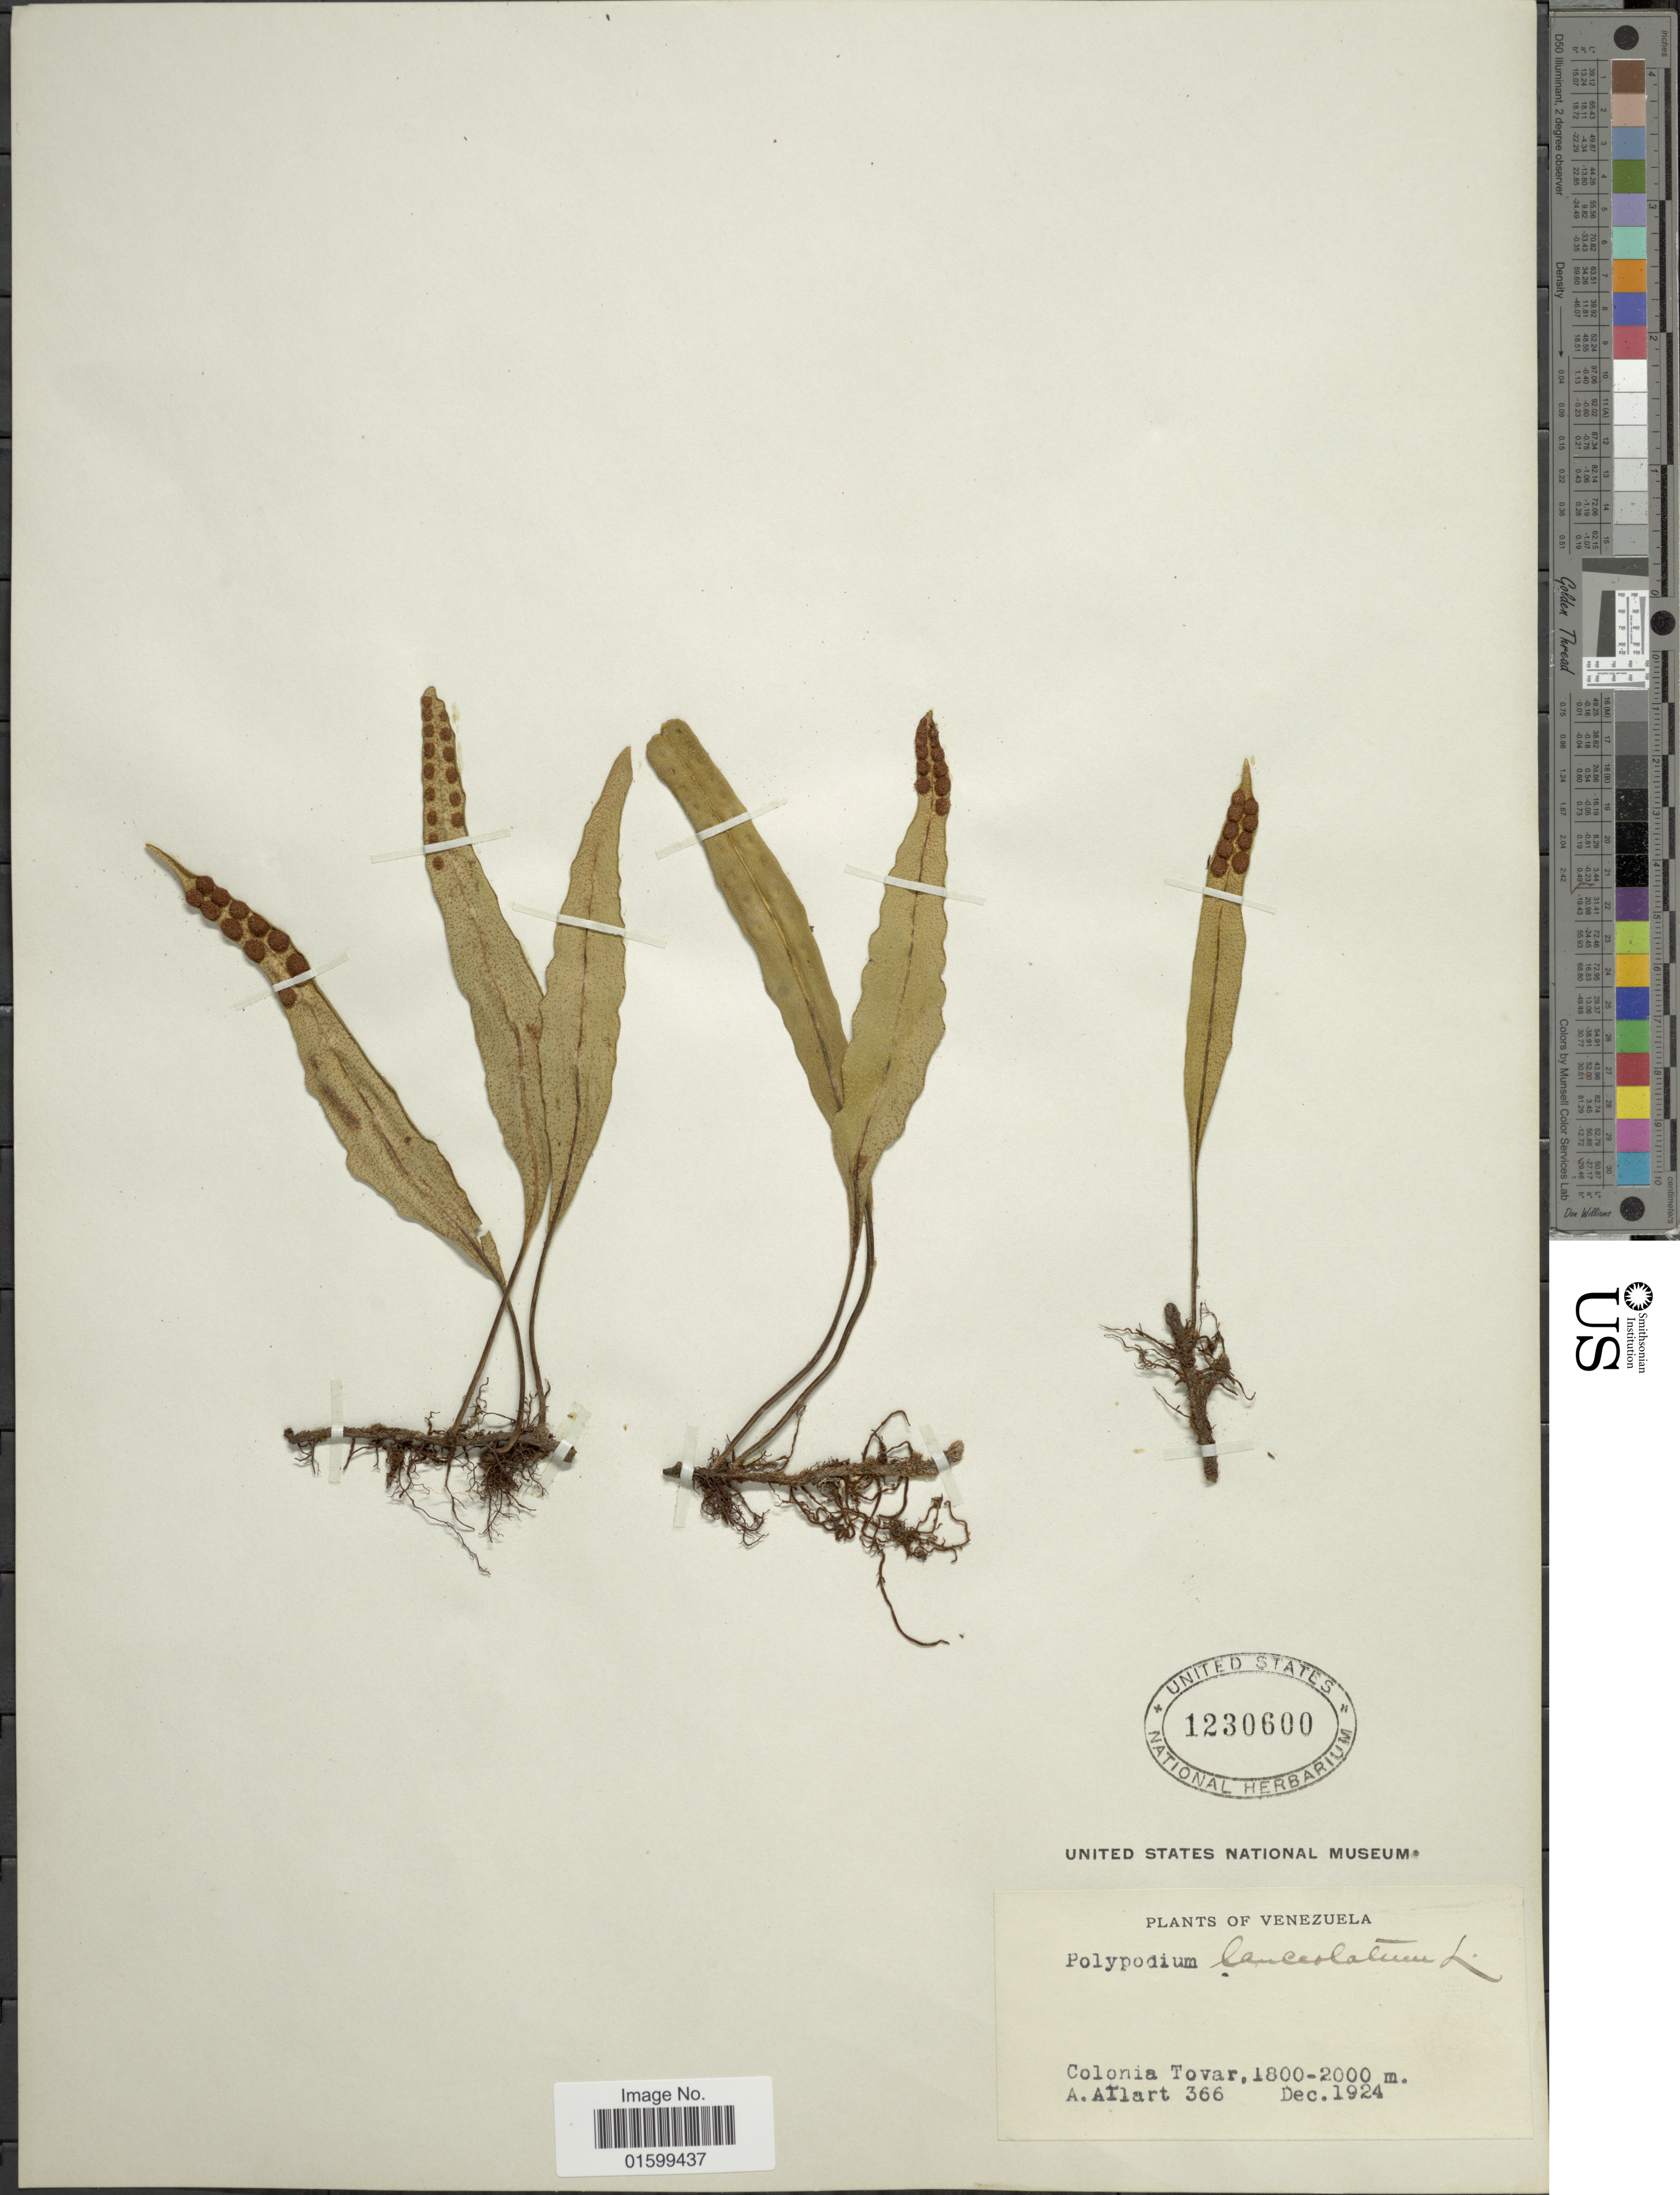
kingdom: Plantae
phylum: Tracheophyta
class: Polypodiopsida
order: Polypodiales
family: Polypodiaceae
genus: Pleopeltis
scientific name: Pleopeltis macrocarpa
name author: (Bory ex Willd.) Kaulf.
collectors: A. Allart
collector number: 366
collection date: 1924-12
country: Venezuela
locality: Colonia Tovar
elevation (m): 1800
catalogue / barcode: US 1230600